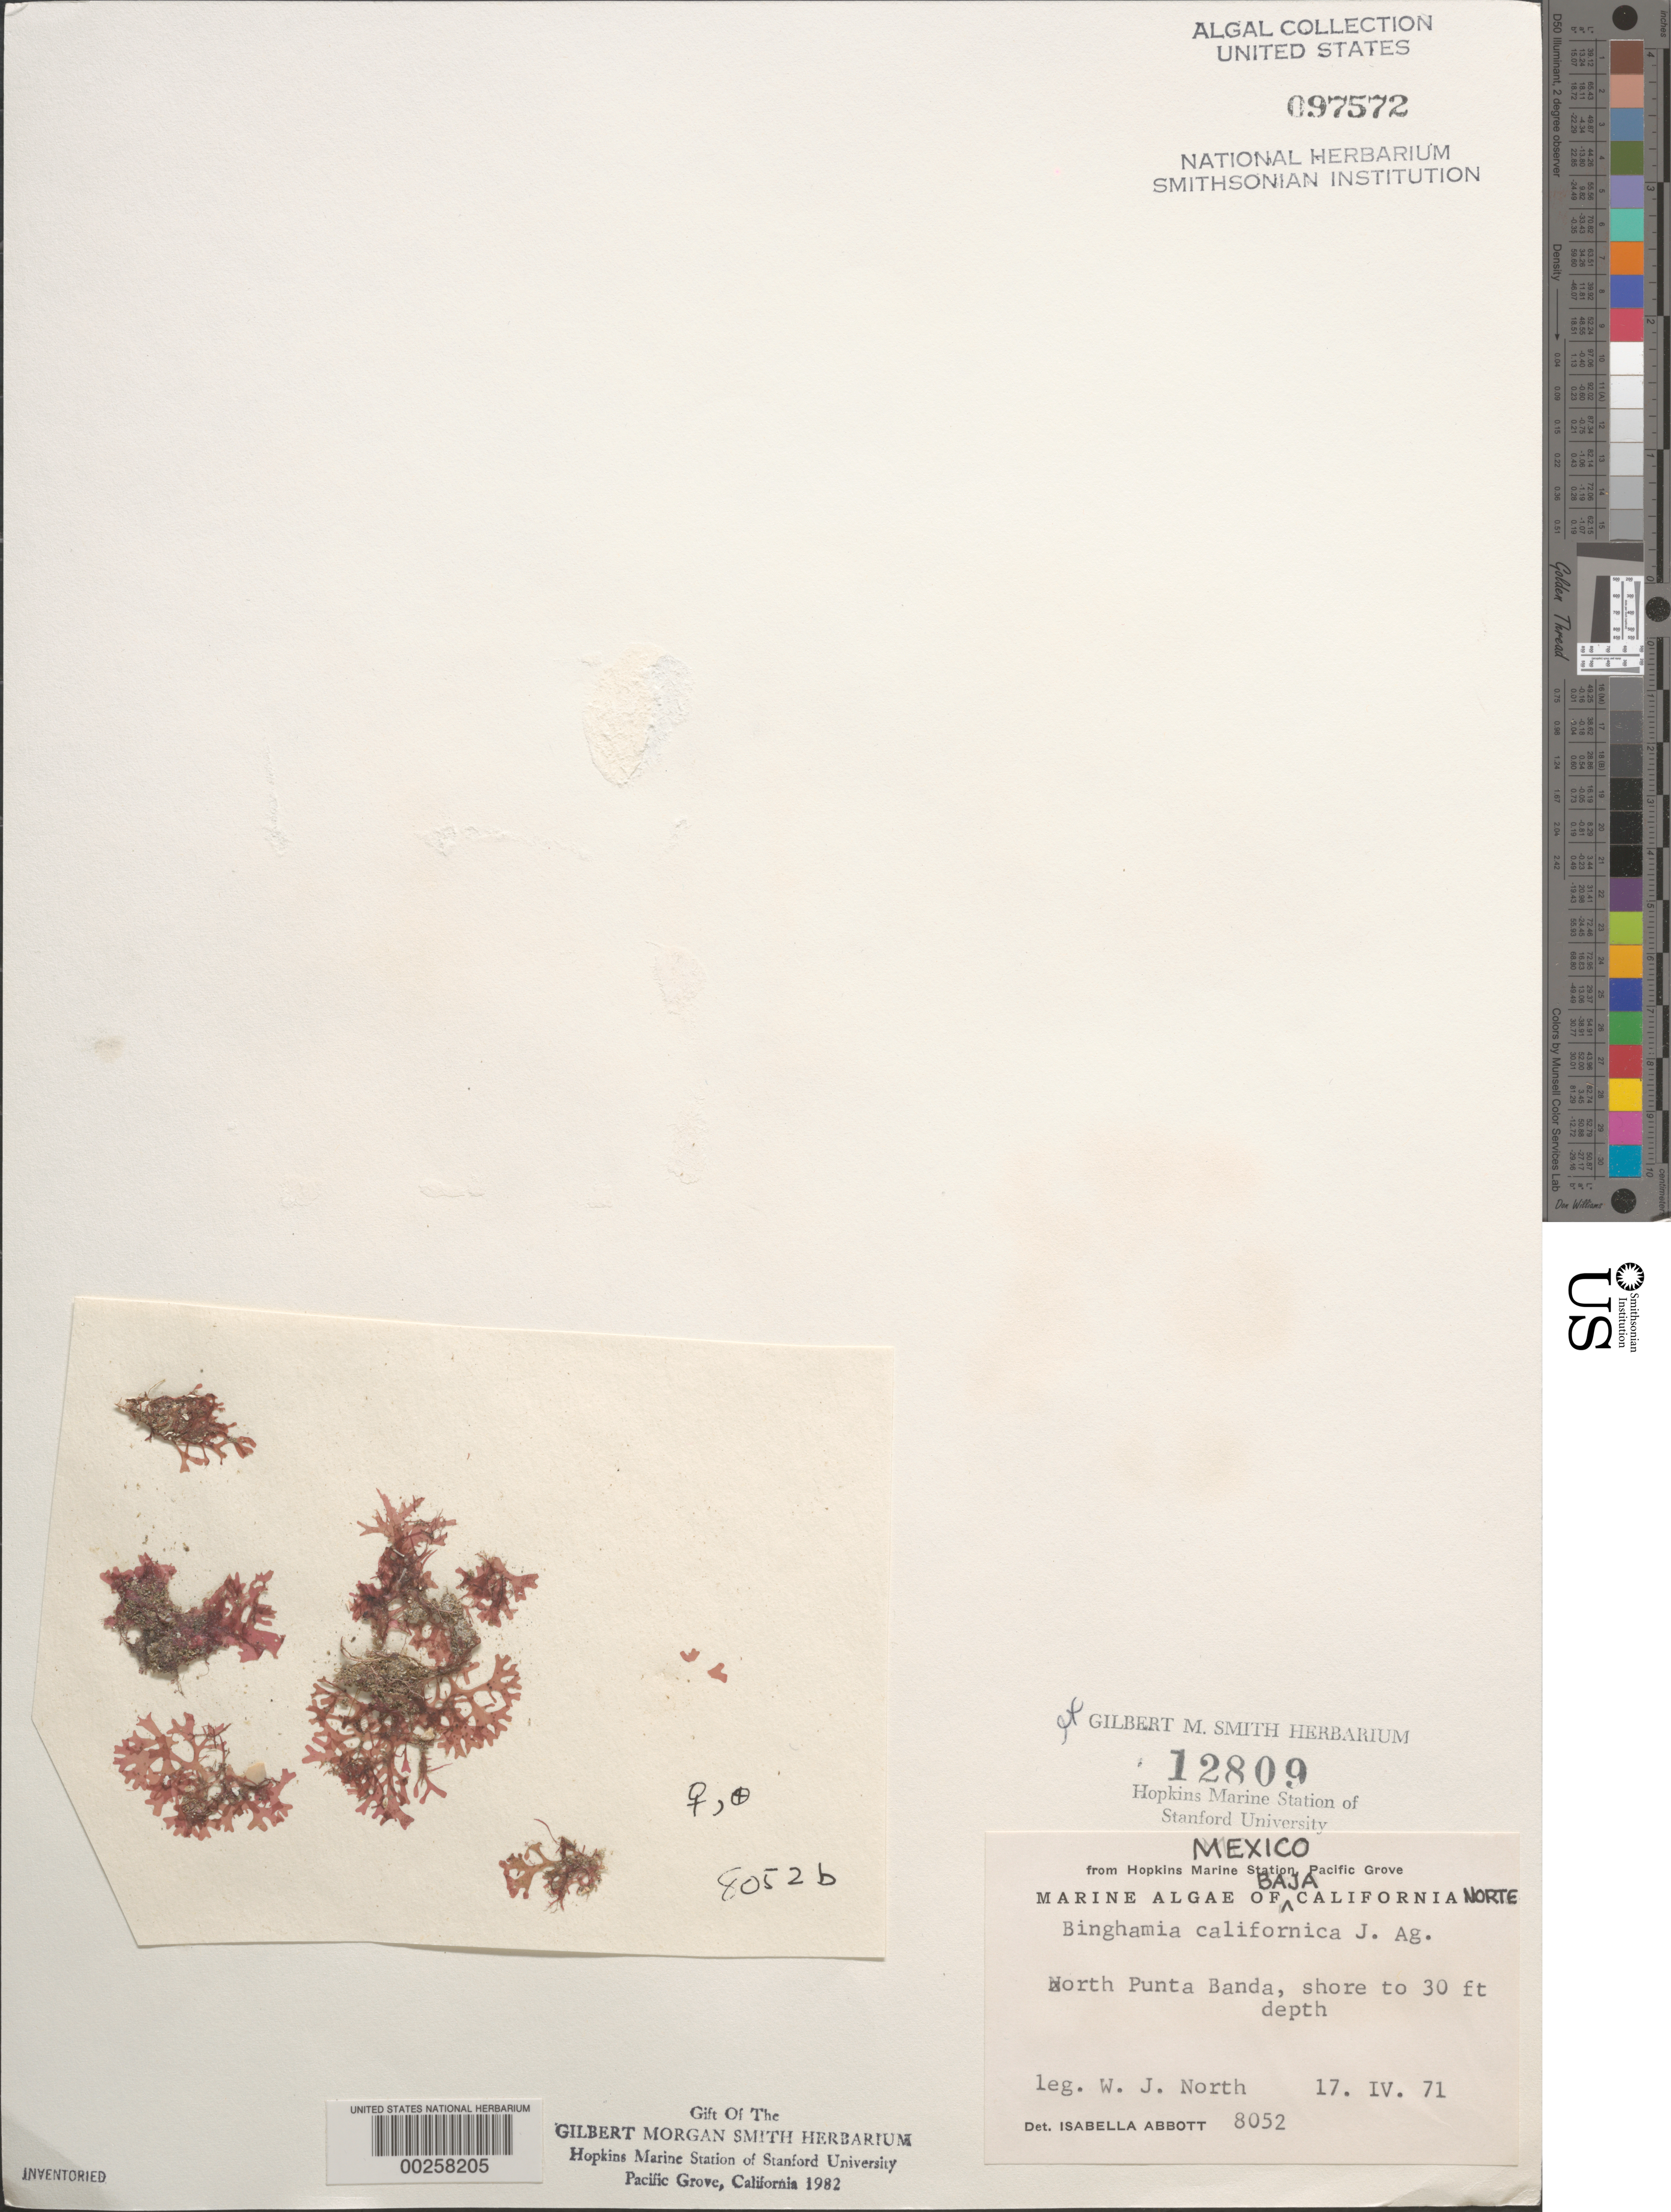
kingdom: Plantae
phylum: Rhodophyta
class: Florideophyceae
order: Rhodymeniales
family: Lomentariaceae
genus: Binghamia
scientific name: Binghamia californica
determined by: Abbott, Isabella A.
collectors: W. North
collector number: IAA 8052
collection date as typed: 17 Apr 1971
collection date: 1971-04-17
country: Mexico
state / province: Baja California Norte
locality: North Punta Banda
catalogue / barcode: US 97572